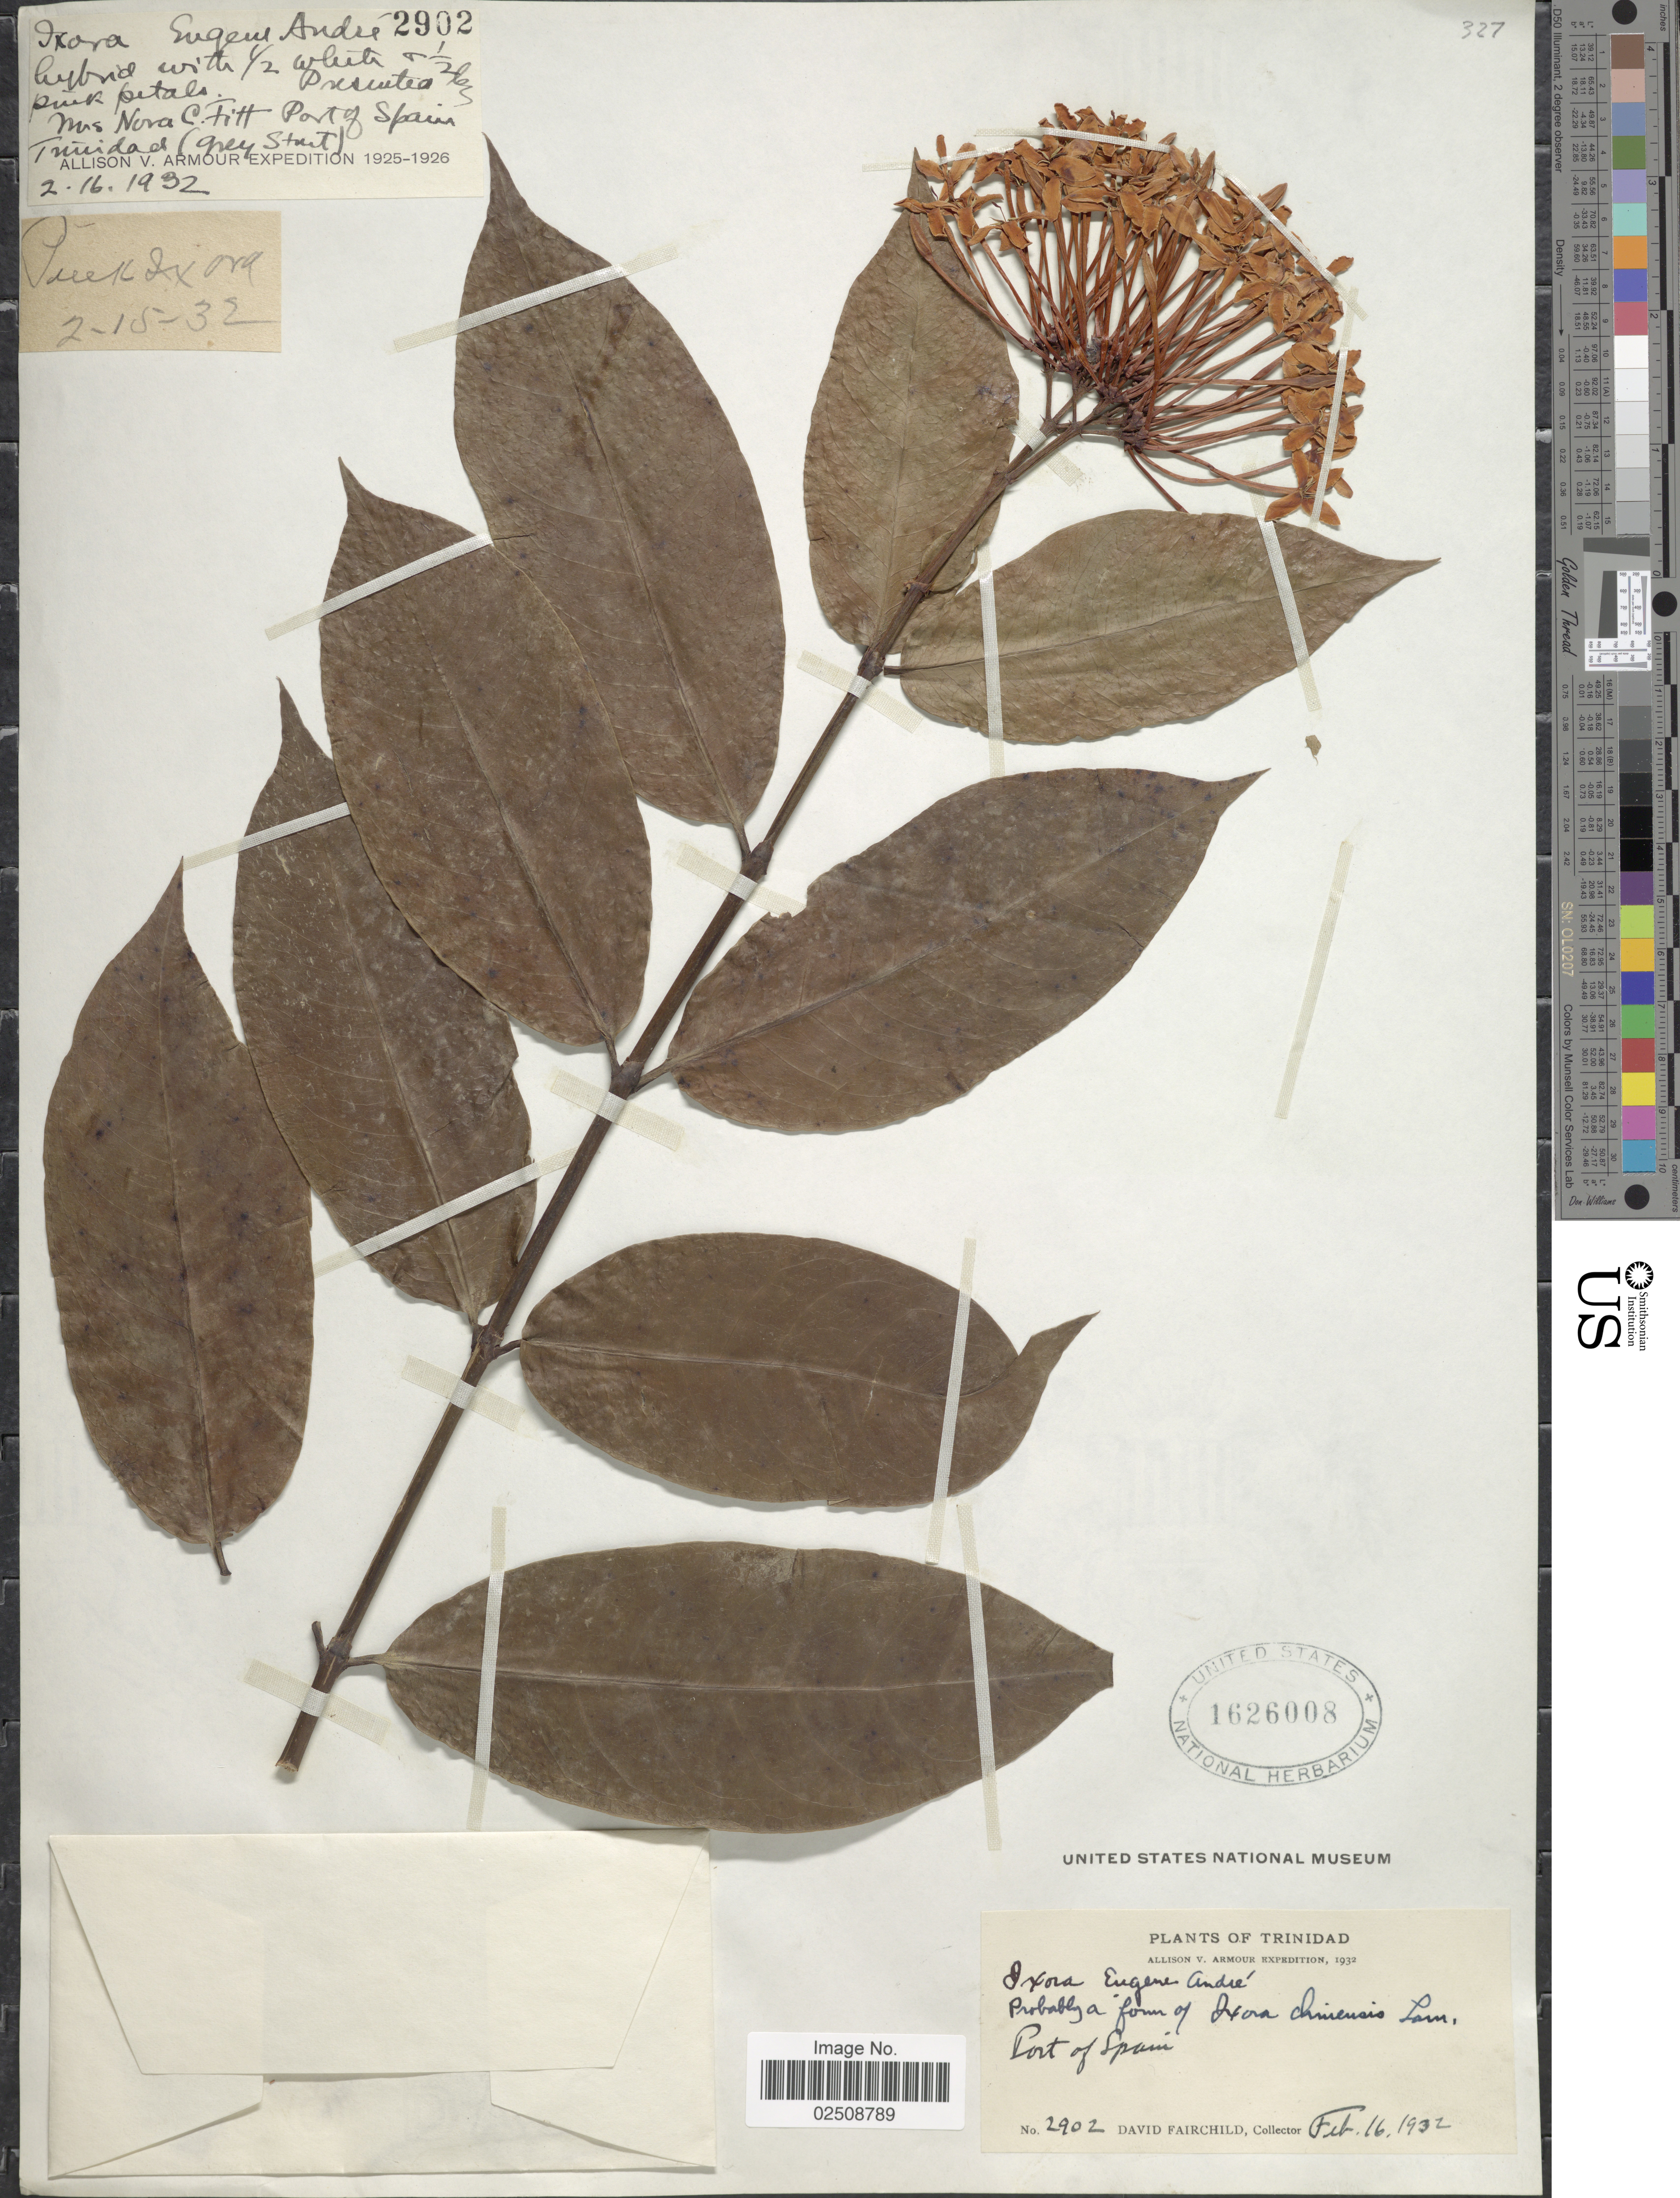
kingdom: Plantae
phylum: Tracheophyta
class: Magnoliopsida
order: Gentianales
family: Rubiaceae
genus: Ixora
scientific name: Ixora eugeni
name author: André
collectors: D. Fairchild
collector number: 2902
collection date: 1932-02-16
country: Trinidad and Tobago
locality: Port of Spain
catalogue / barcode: US 1626008